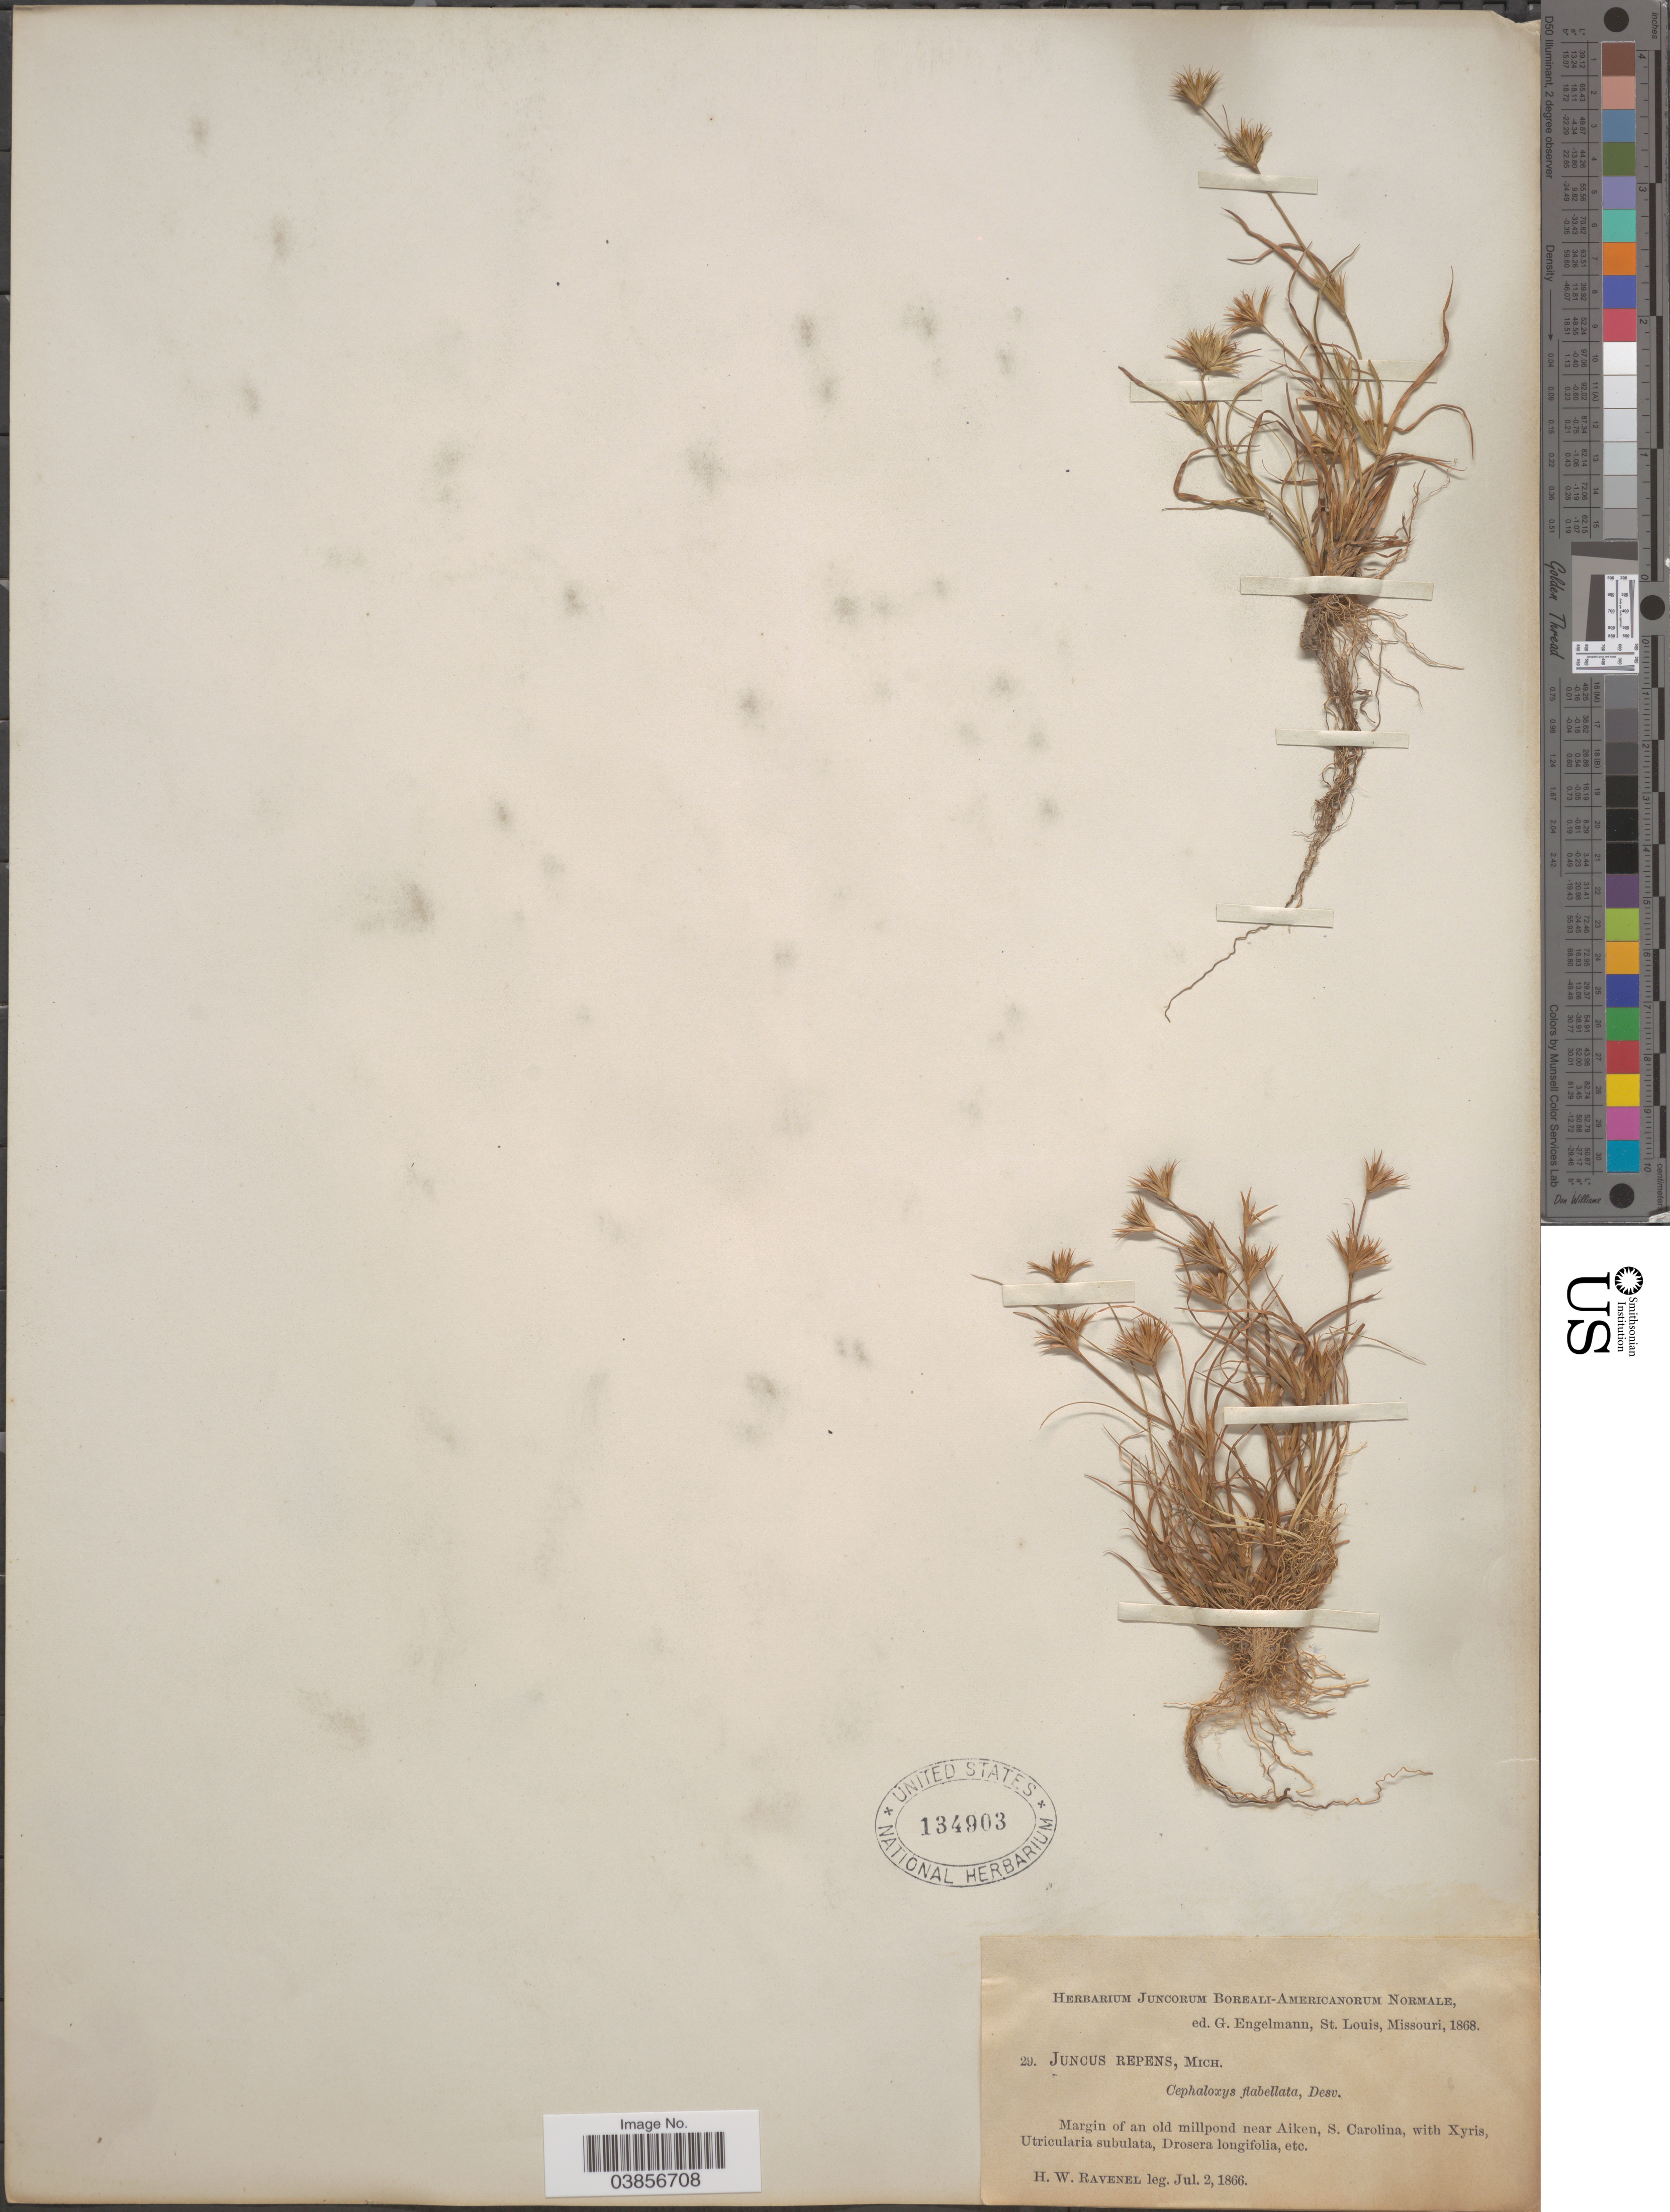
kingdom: Plantae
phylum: Tracheophyta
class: Liliopsida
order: Poales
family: Juncaceae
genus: Juncus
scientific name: Juncus repens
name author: Michx.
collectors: H. Ravenel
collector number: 29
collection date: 1866-07-02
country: United States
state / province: South Carolina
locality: Margin of an old millpond near Aiken.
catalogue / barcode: US 134903